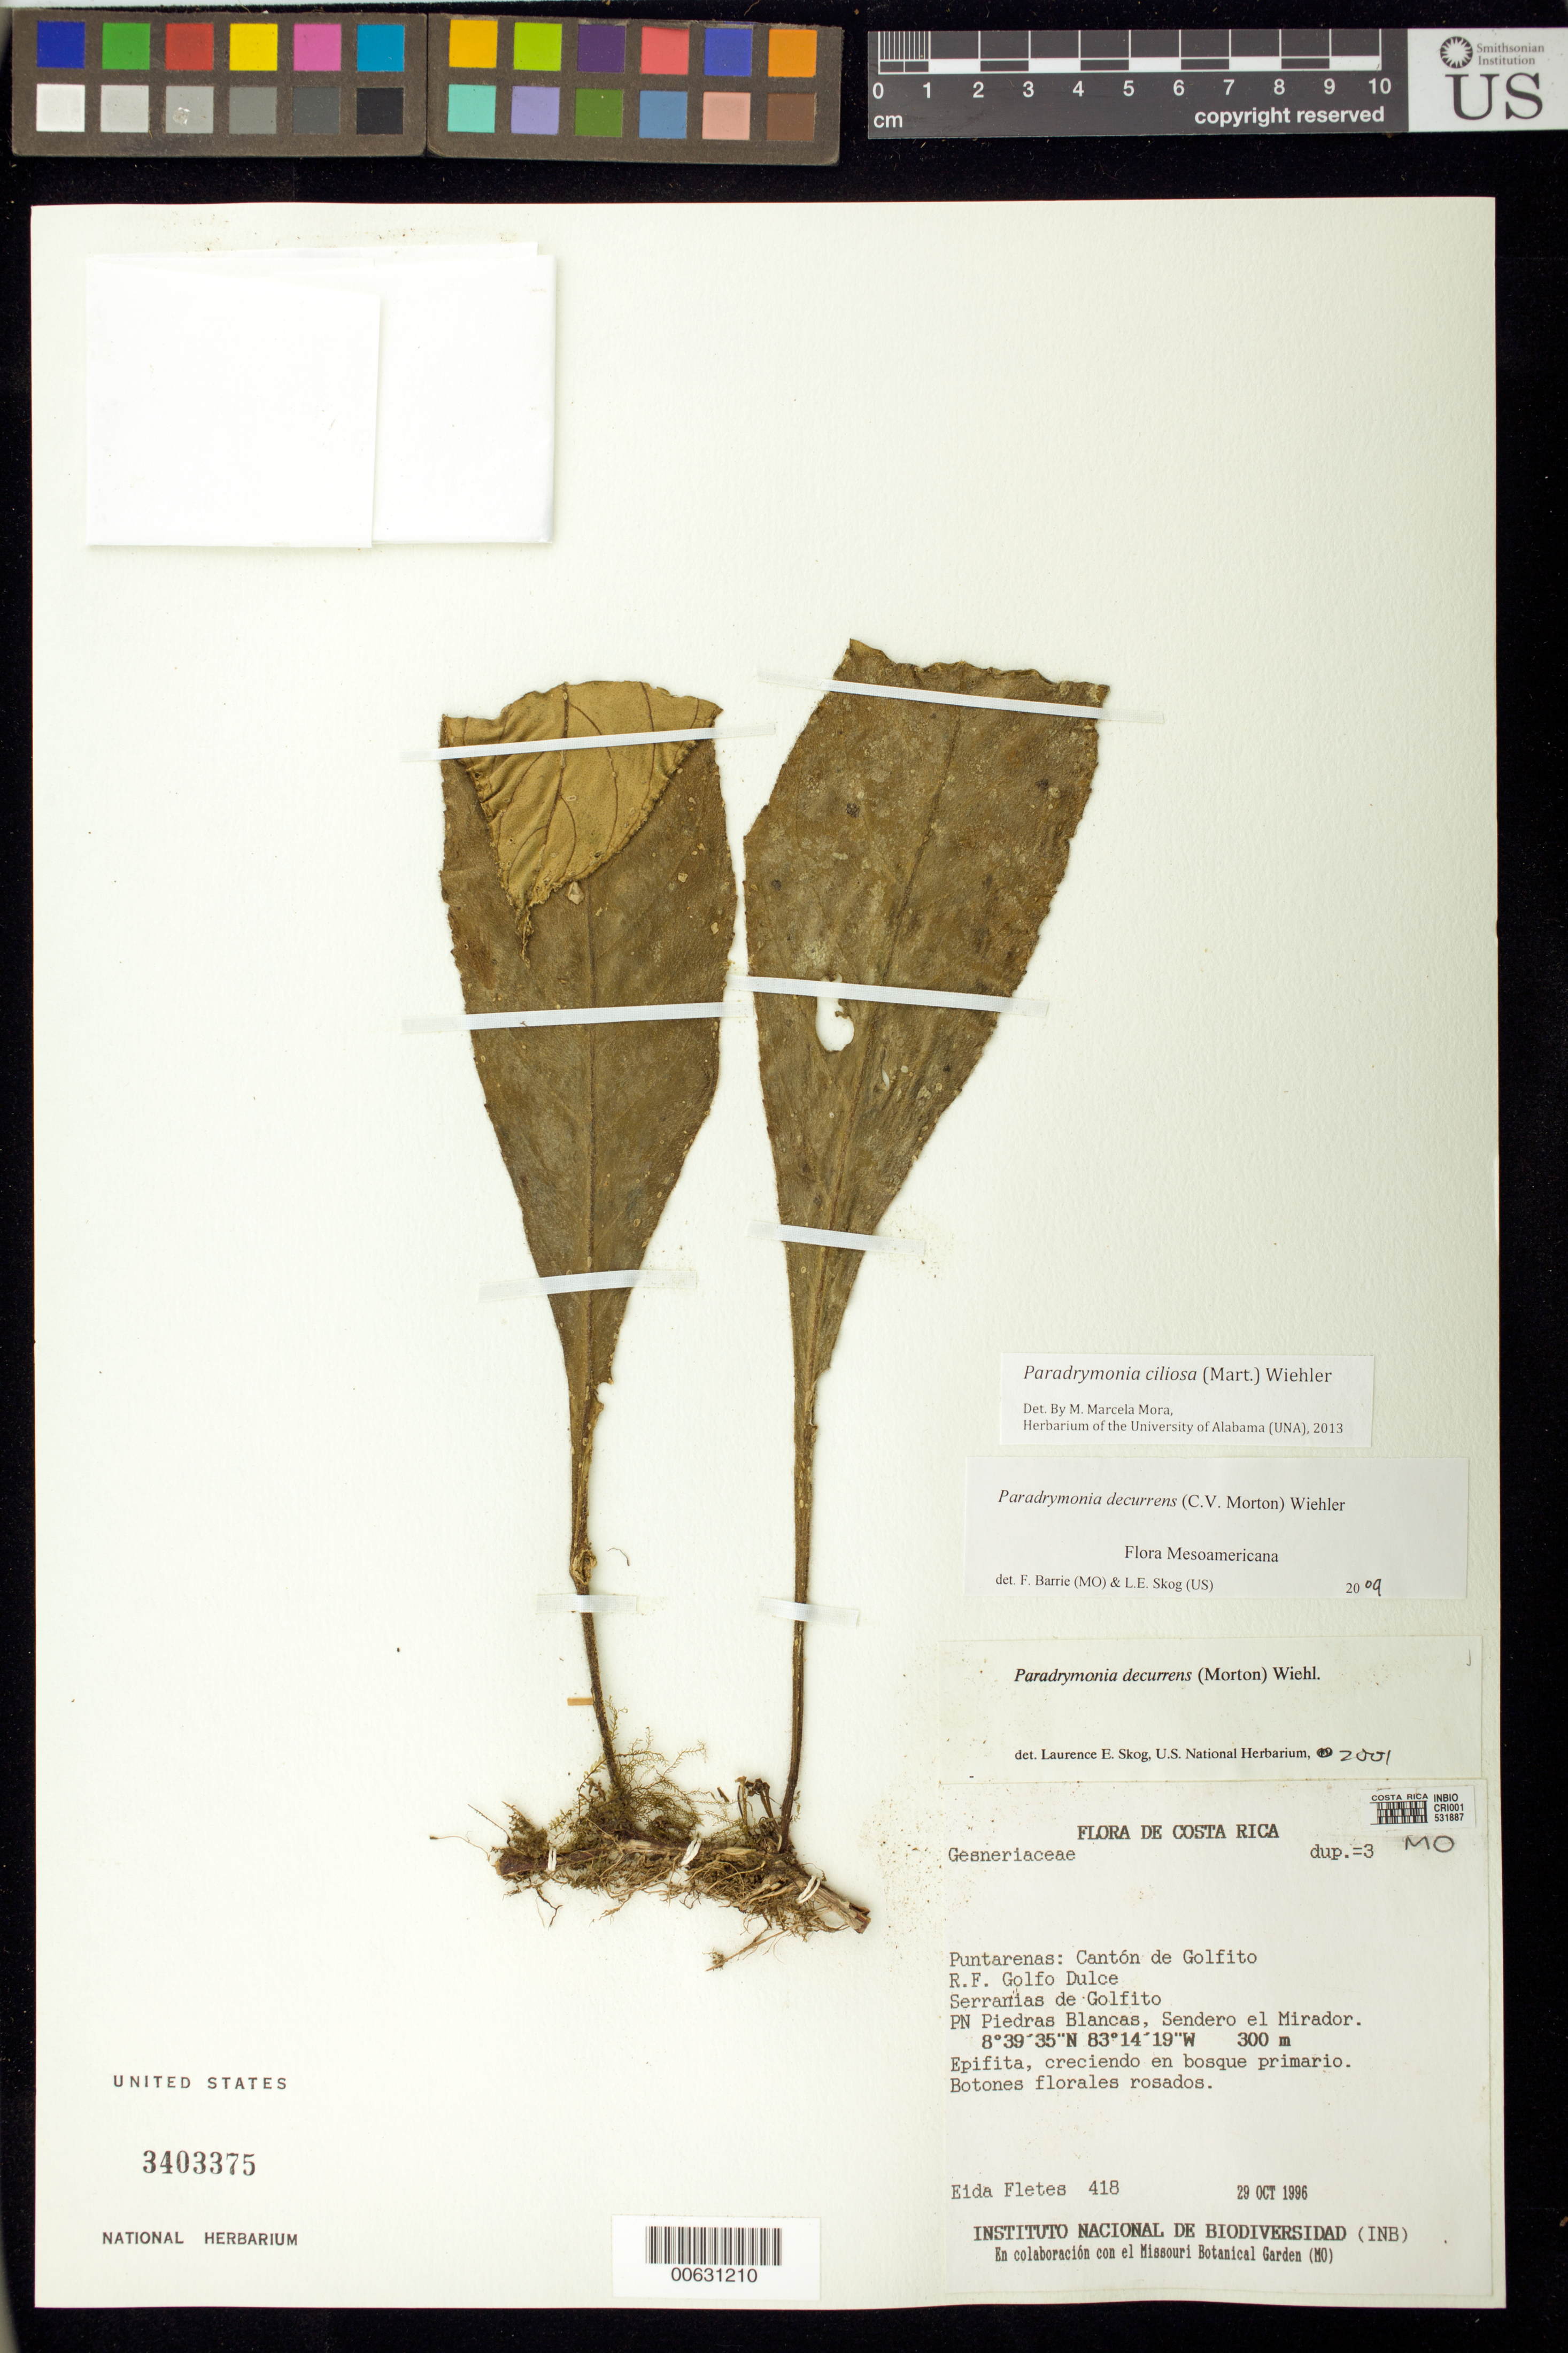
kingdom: Plantae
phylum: Tracheophyta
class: Magnoliopsida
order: Lamiales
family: Gesneriaceae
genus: Paradrymonia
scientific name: Paradrymonia ciliosa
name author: (Mart.) Wiehler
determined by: Mora, M. Marcela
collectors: E. Fletes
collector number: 418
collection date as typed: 29 Oct 1996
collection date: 1996-10-29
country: Costa Rica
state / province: Puntarenas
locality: Cantón de Golfito, R.F. Golfo Dulce, Serranias del Golfito, PN Piedras Blancas, Sendero el Mirador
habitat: Creciendo en bosque primario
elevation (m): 300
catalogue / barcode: US 3403375